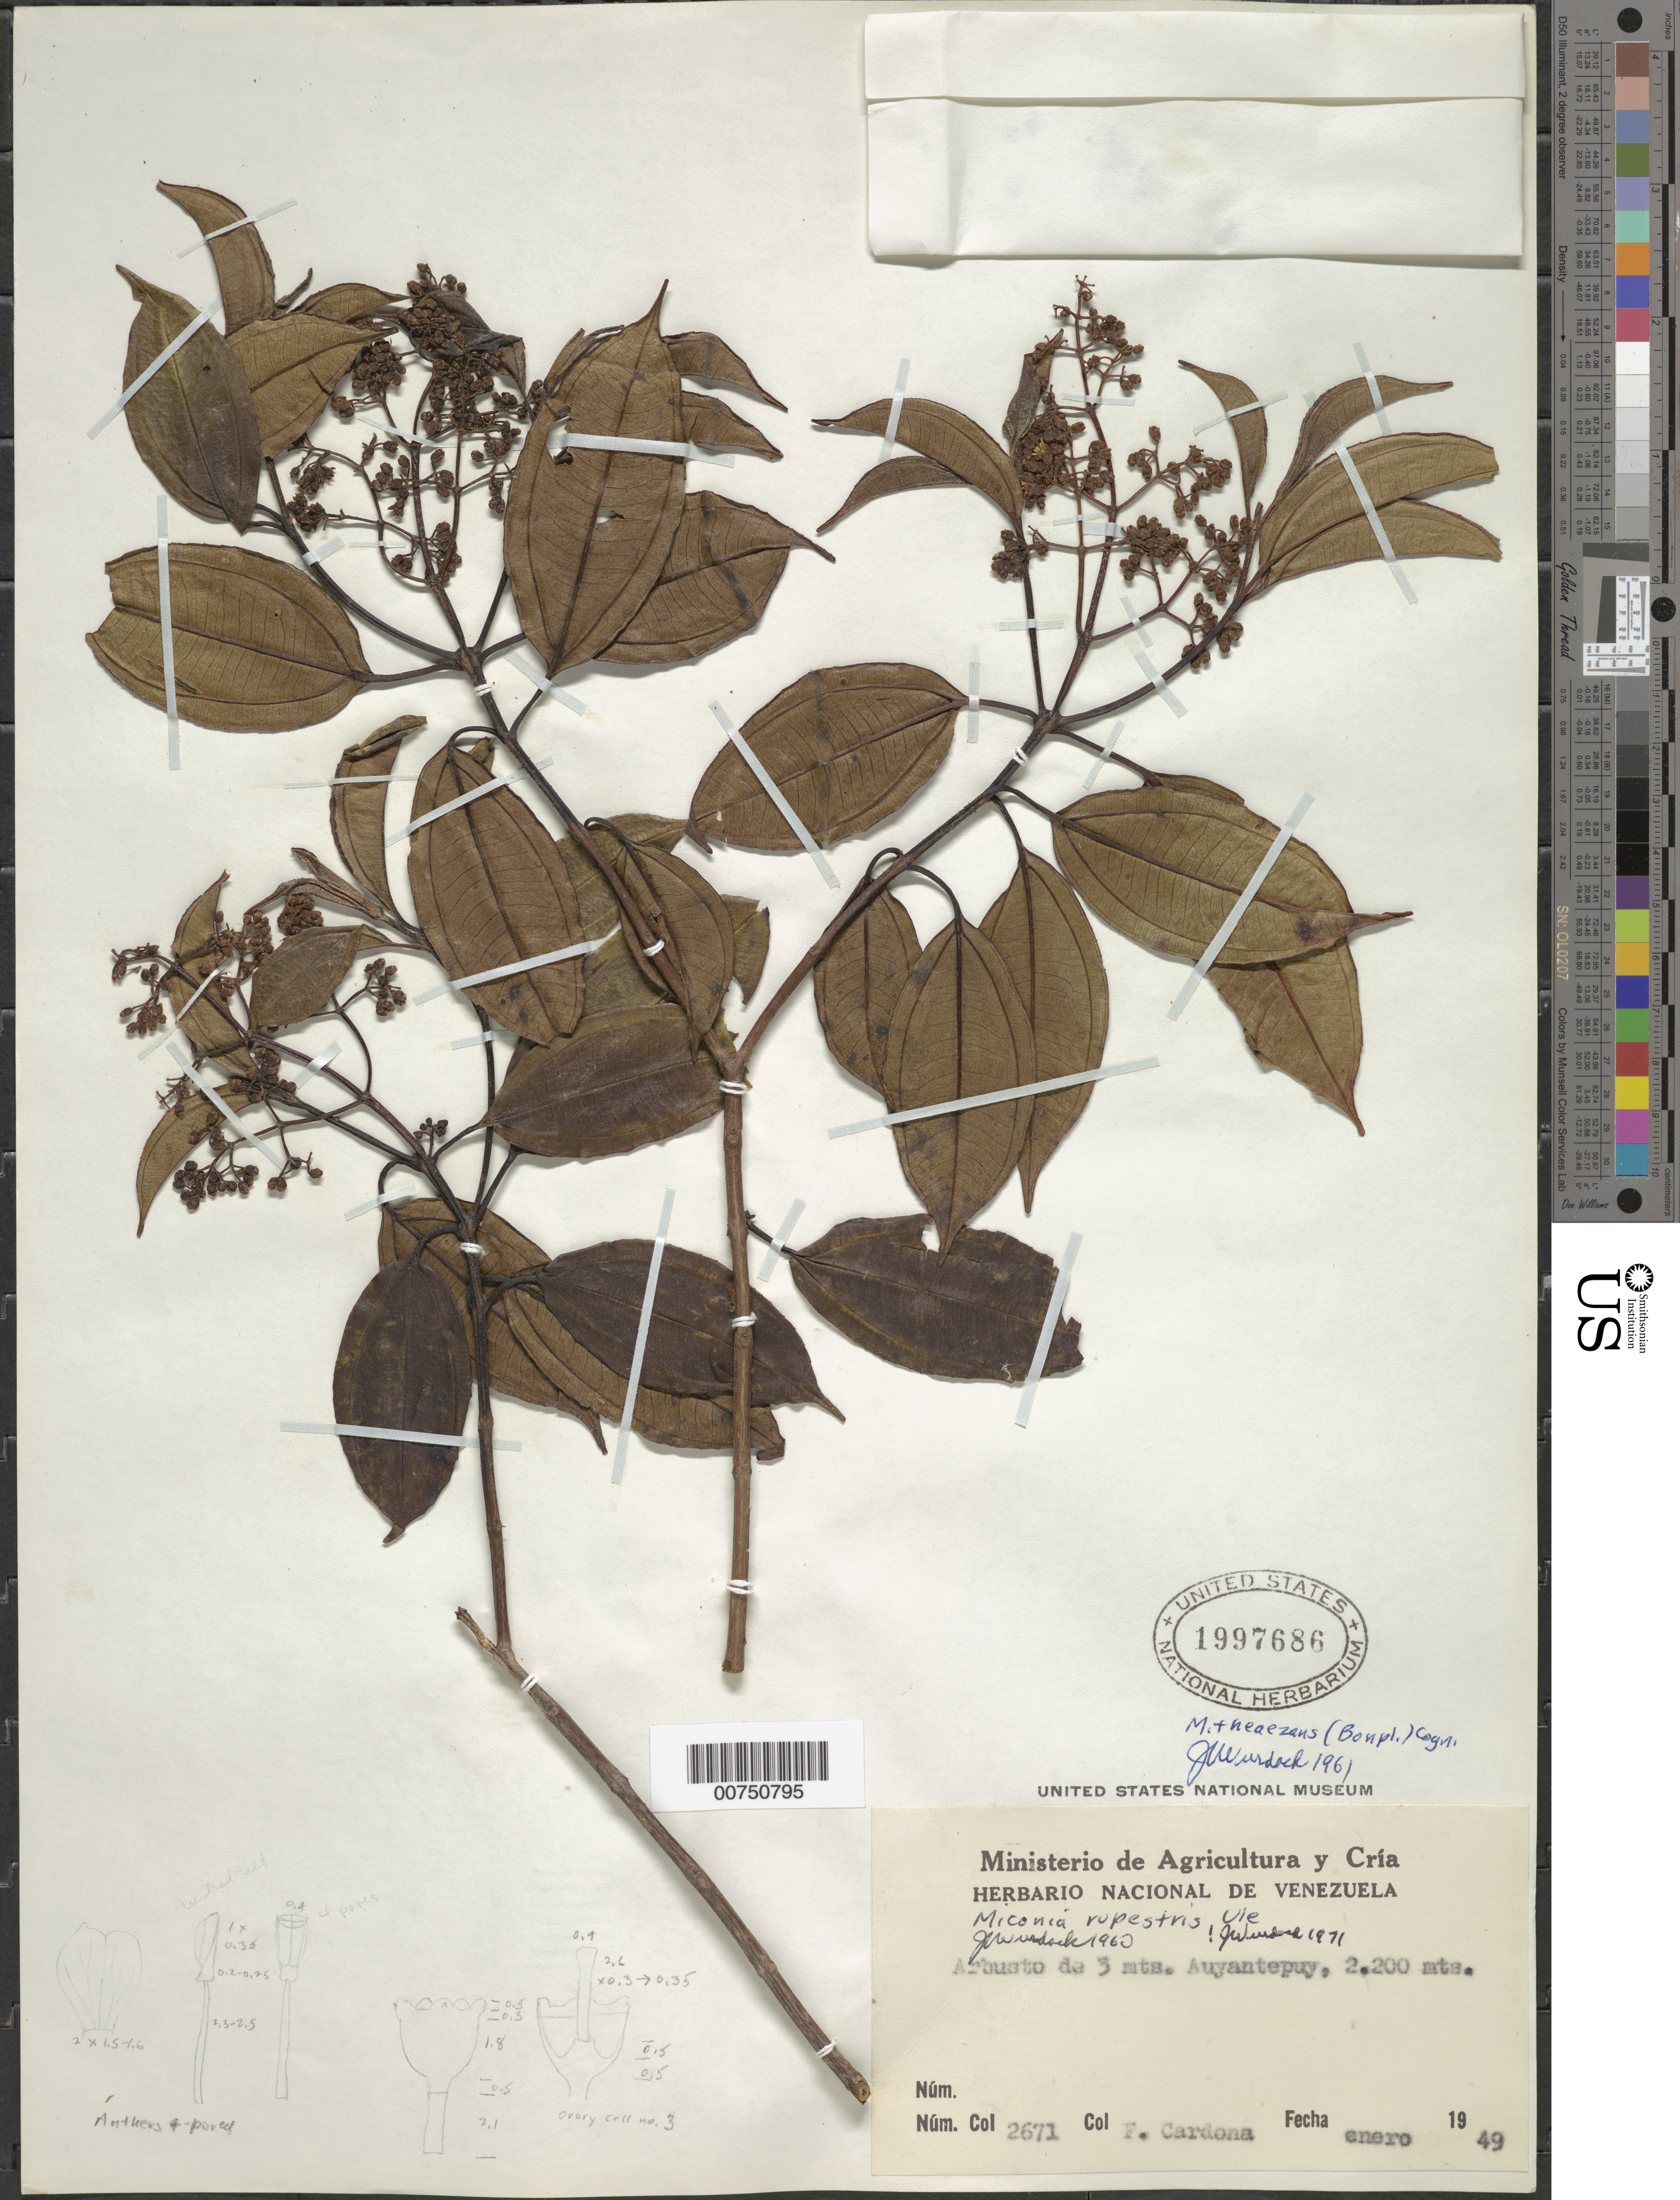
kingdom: Plantae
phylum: Tracheophyta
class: Magnoliopsida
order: Myrtales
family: Melastomataceae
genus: Miconia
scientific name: Miconia rupestris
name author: Ule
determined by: Wurdack, John J., (US), US (UNITED STATES)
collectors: F. Cardona Puig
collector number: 2671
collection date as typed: Jan-49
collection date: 1949-01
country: Venezuela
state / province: Bolívar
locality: Cerro Auyantepuí, Alto Río Caroní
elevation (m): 2200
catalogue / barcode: US 1997686